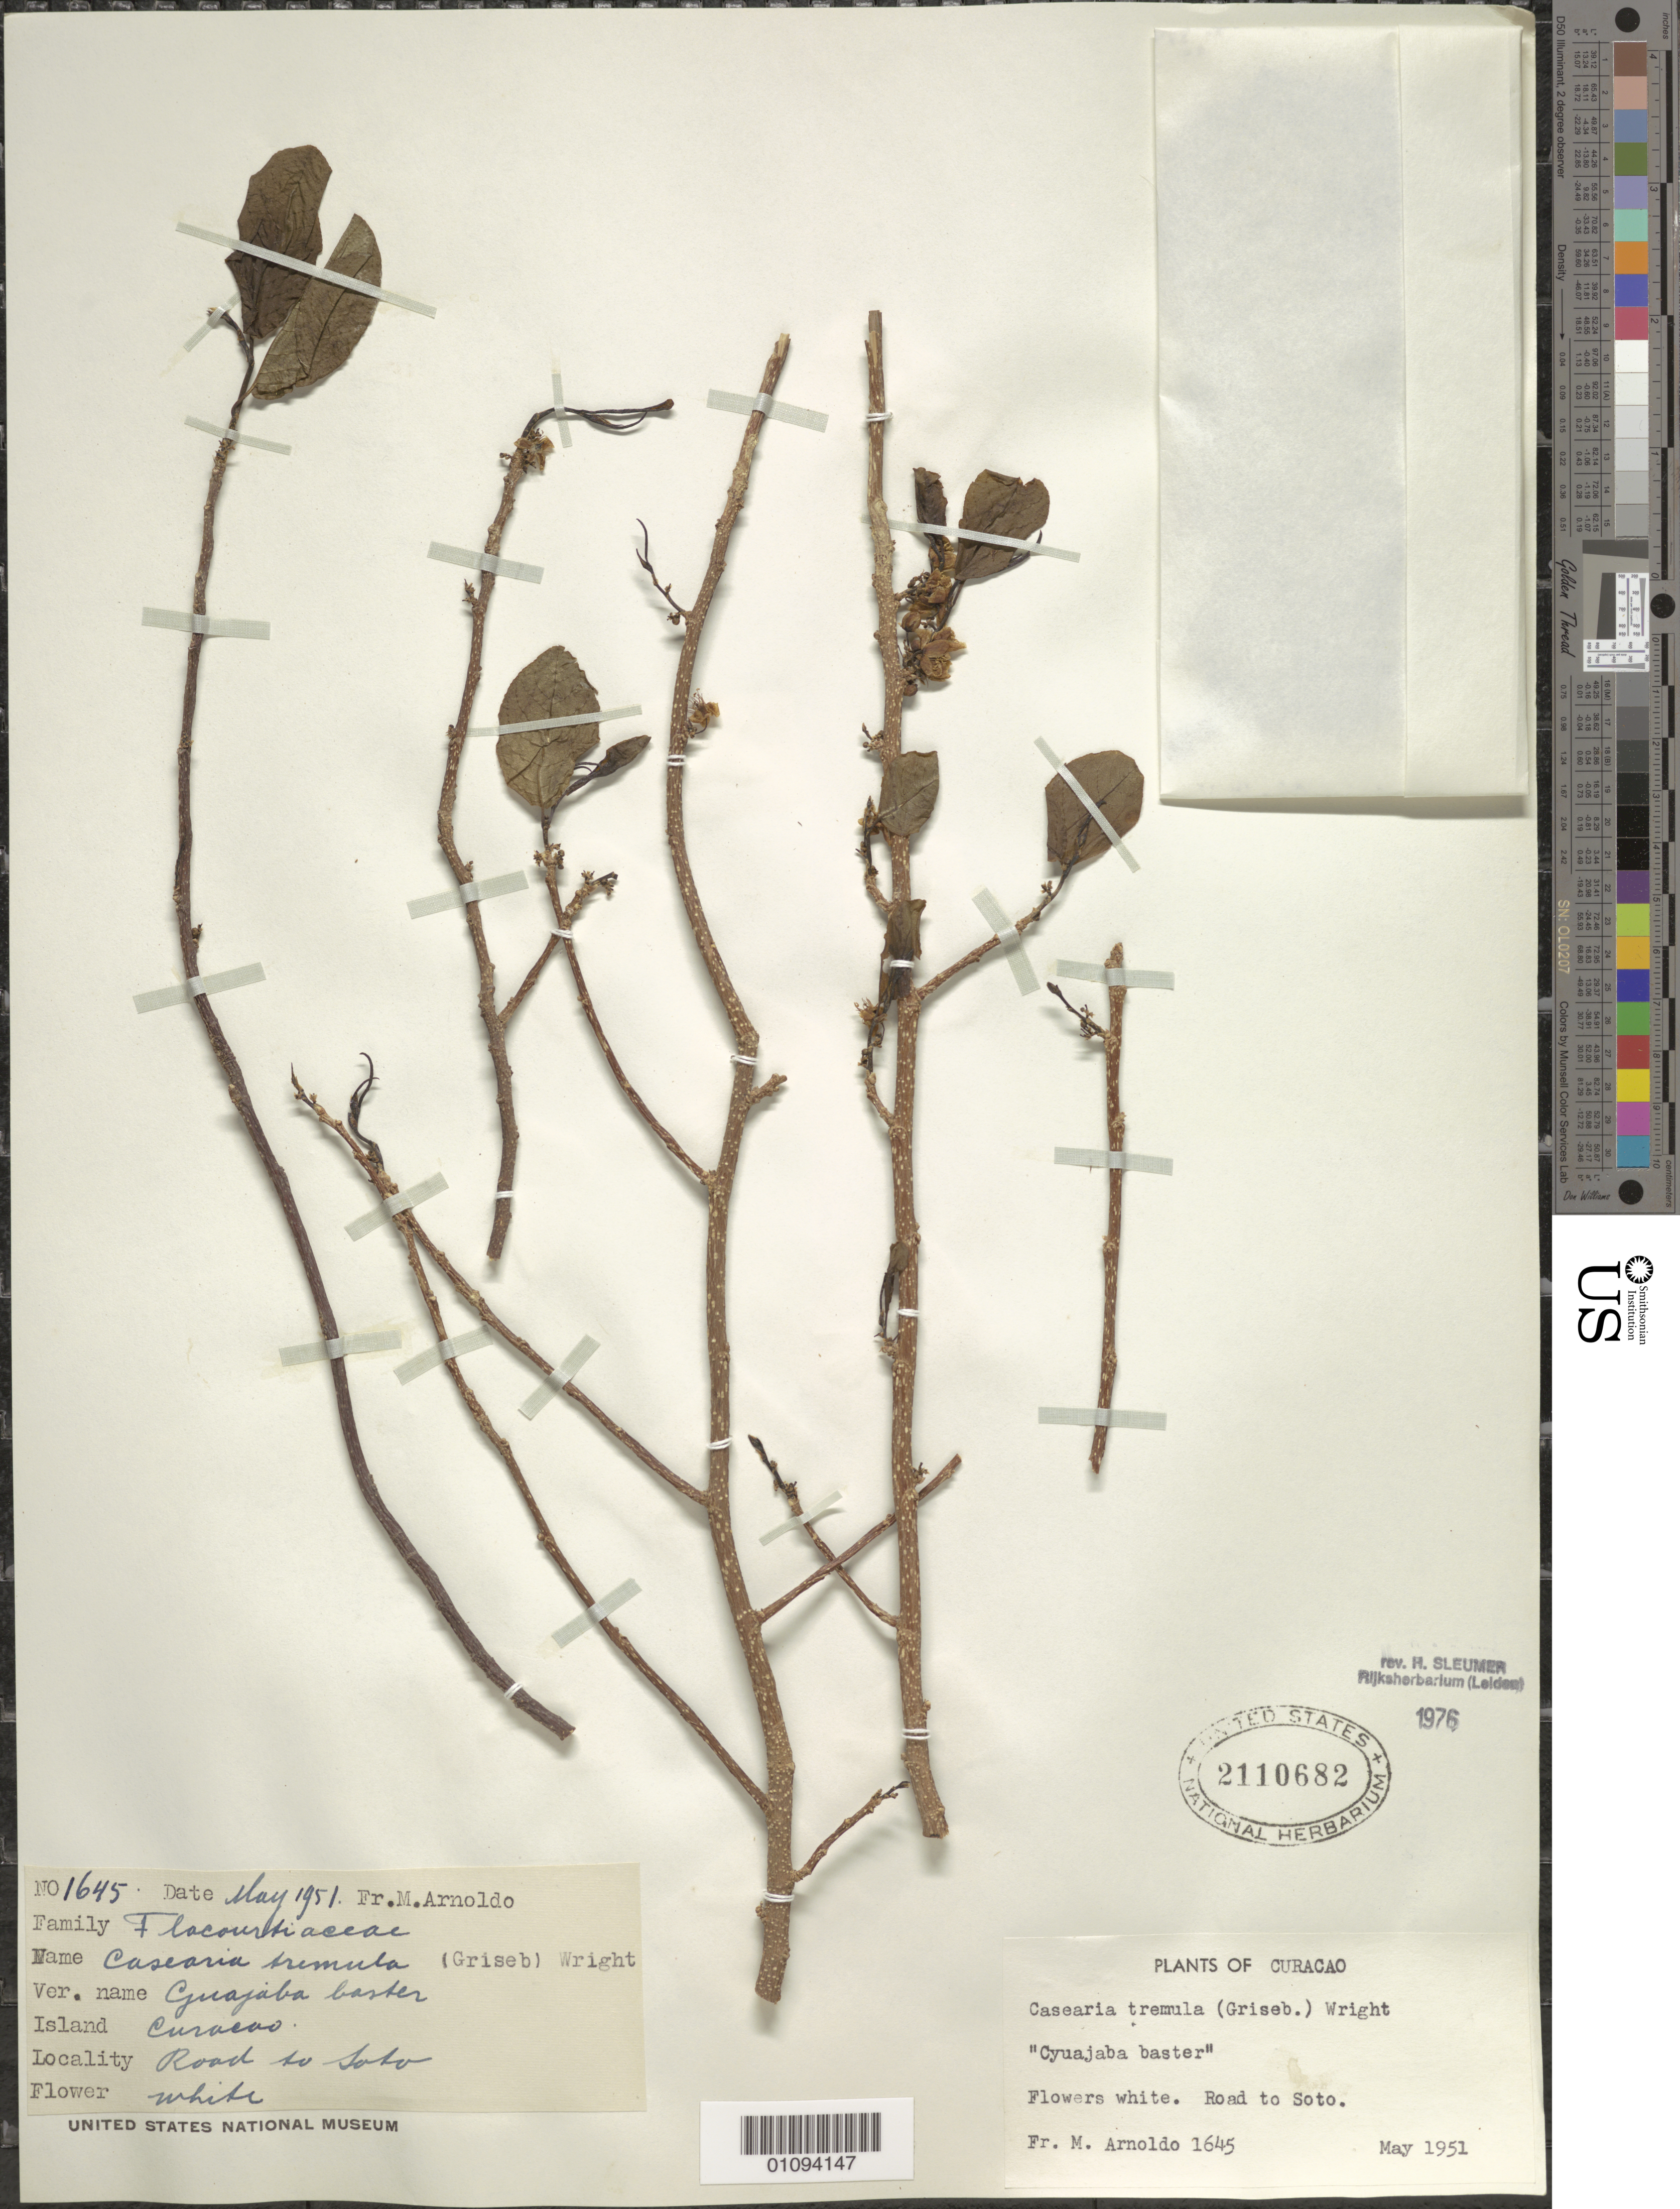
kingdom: Plantae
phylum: Tracheophyta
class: Magnoliopsida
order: Malpighiales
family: Salicaceae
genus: Casearia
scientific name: Casearia tremula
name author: (Griseb.) Griseb. ex C. Wright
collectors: N. Arnoldo-Broeders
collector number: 1645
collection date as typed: May 1951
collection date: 1951-05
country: Curaçao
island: Curaçao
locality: Road to Soto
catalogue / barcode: US 2110682